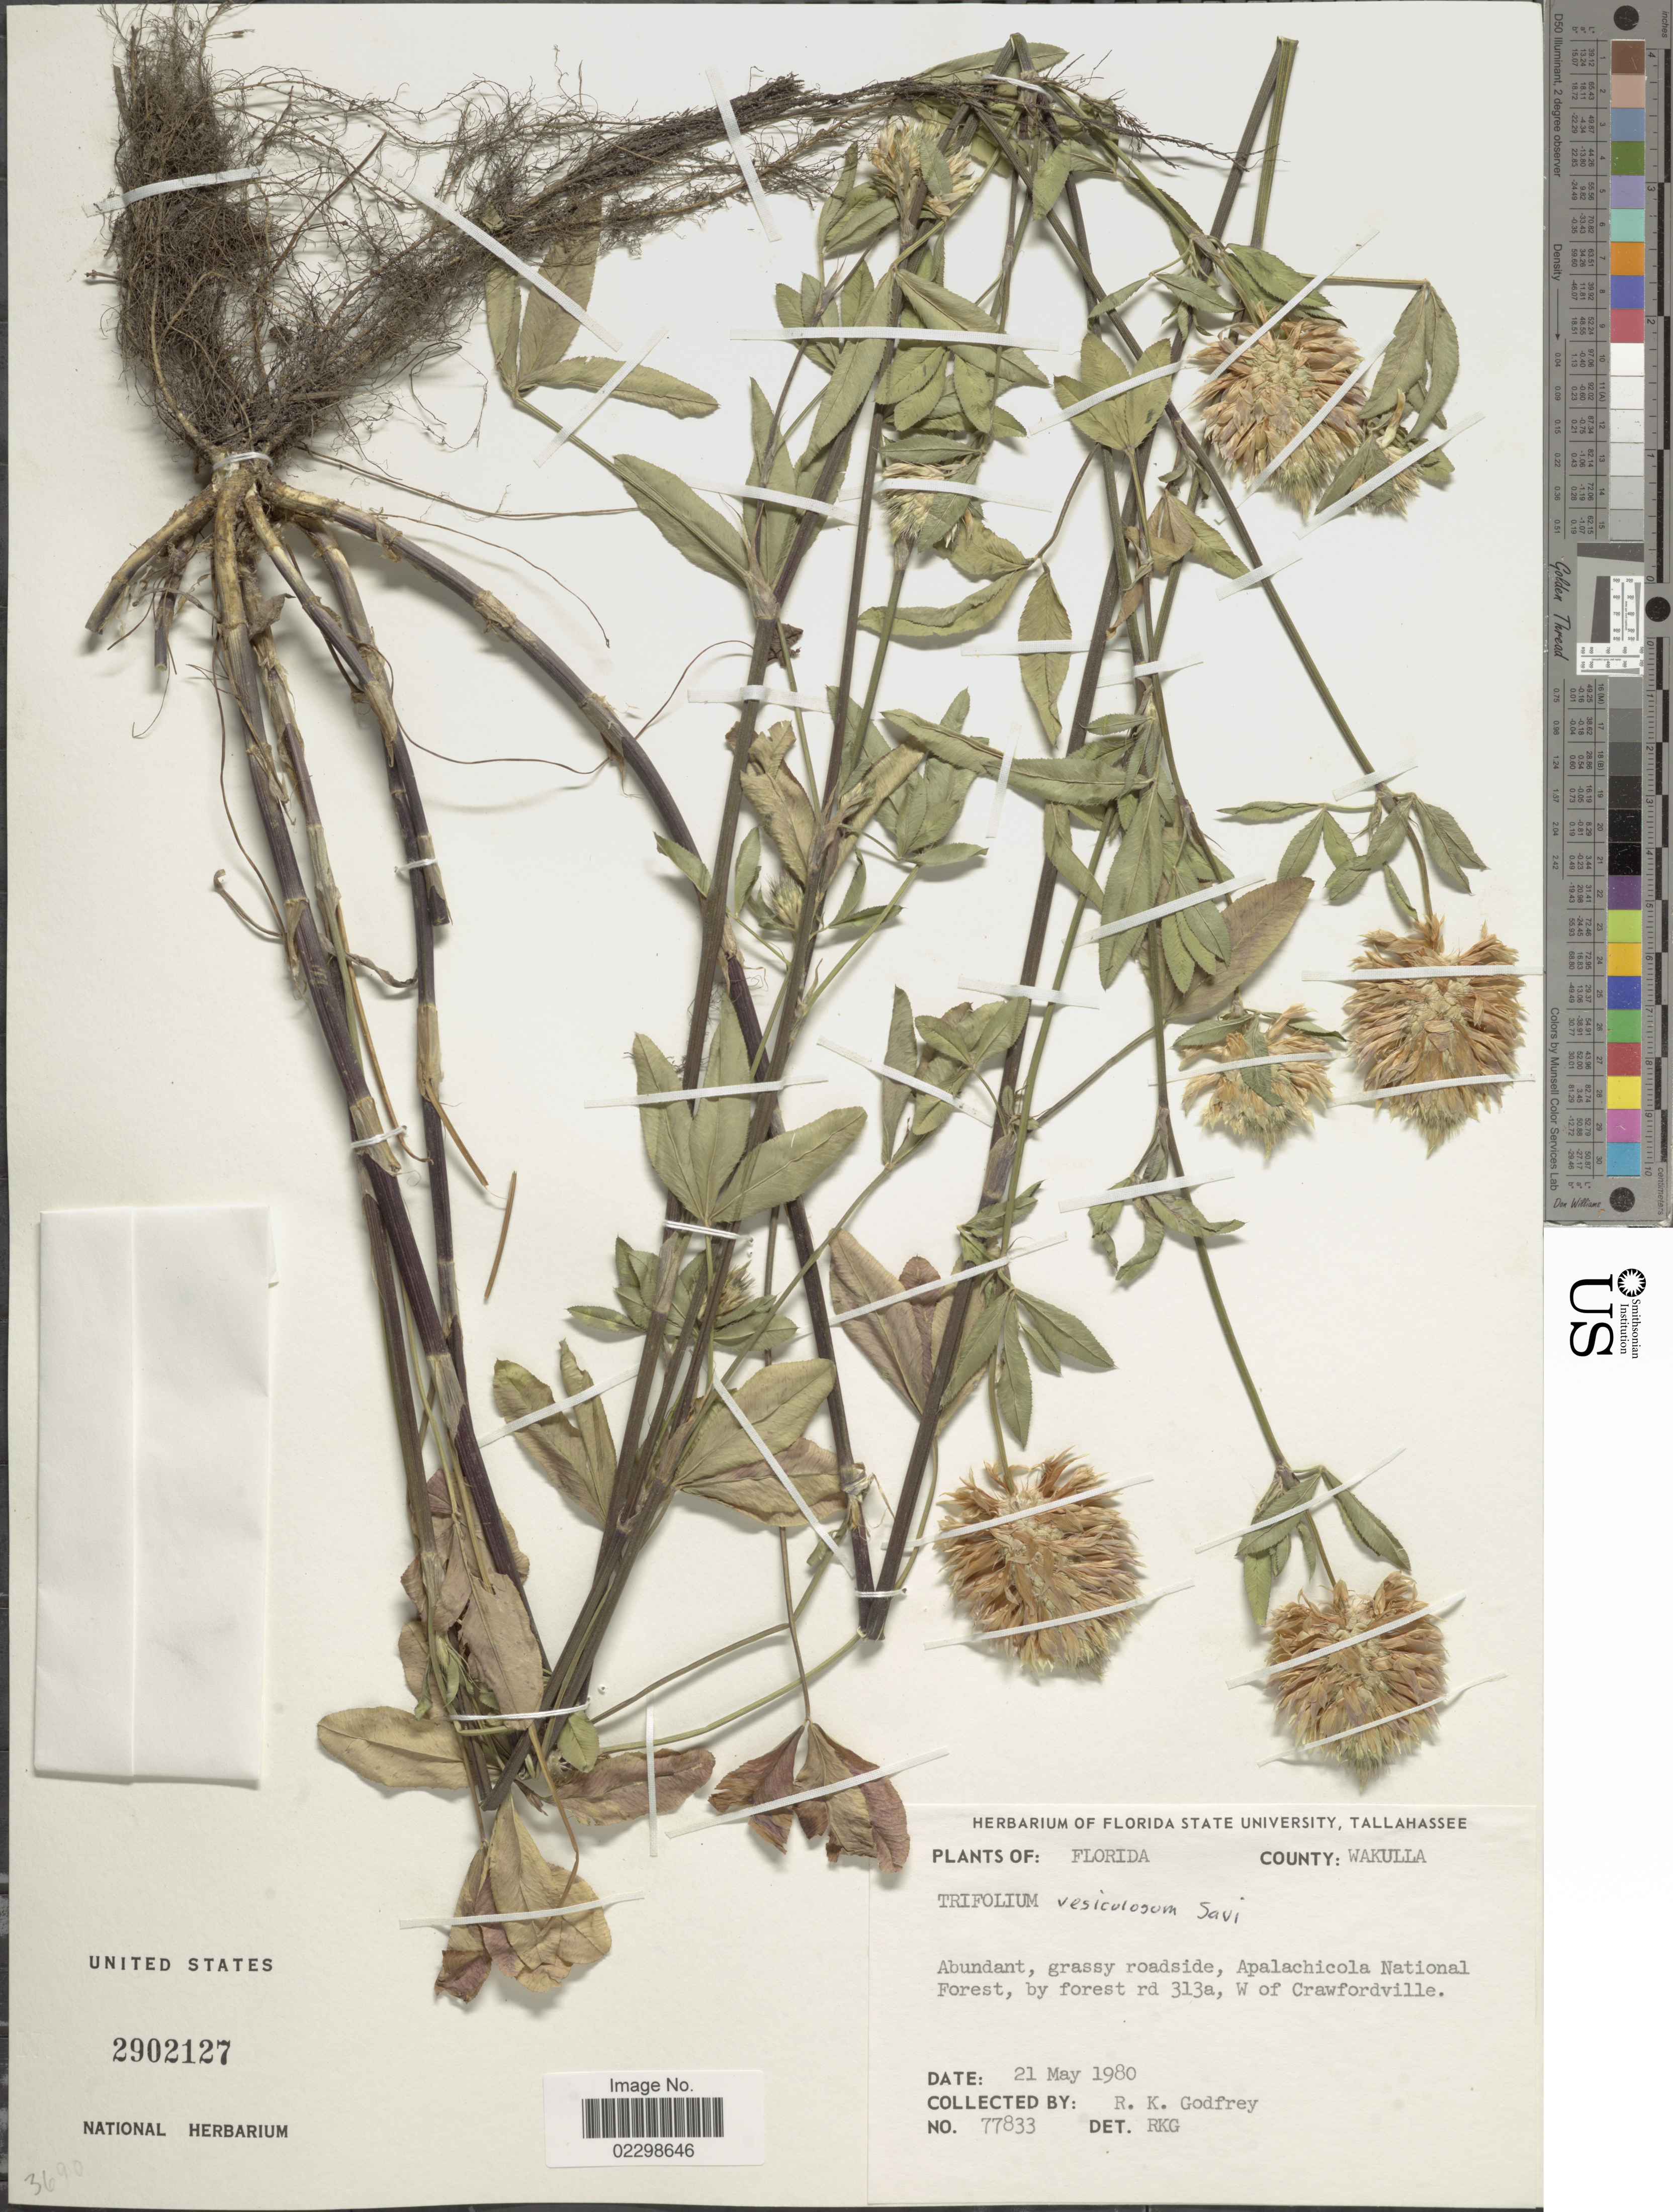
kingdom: Plantae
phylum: Tracheophyta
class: Magnoliopsida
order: Fabales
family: Fabaceae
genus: Trifolium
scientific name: Trifolium vesiculosum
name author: Savi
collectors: R. K. Godfrey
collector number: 77833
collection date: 1980-05-21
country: United States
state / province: Florida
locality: County Wakulla, Apalachicola National Forest, by forest rd 313a, W of Crawfordville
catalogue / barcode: US 2902127